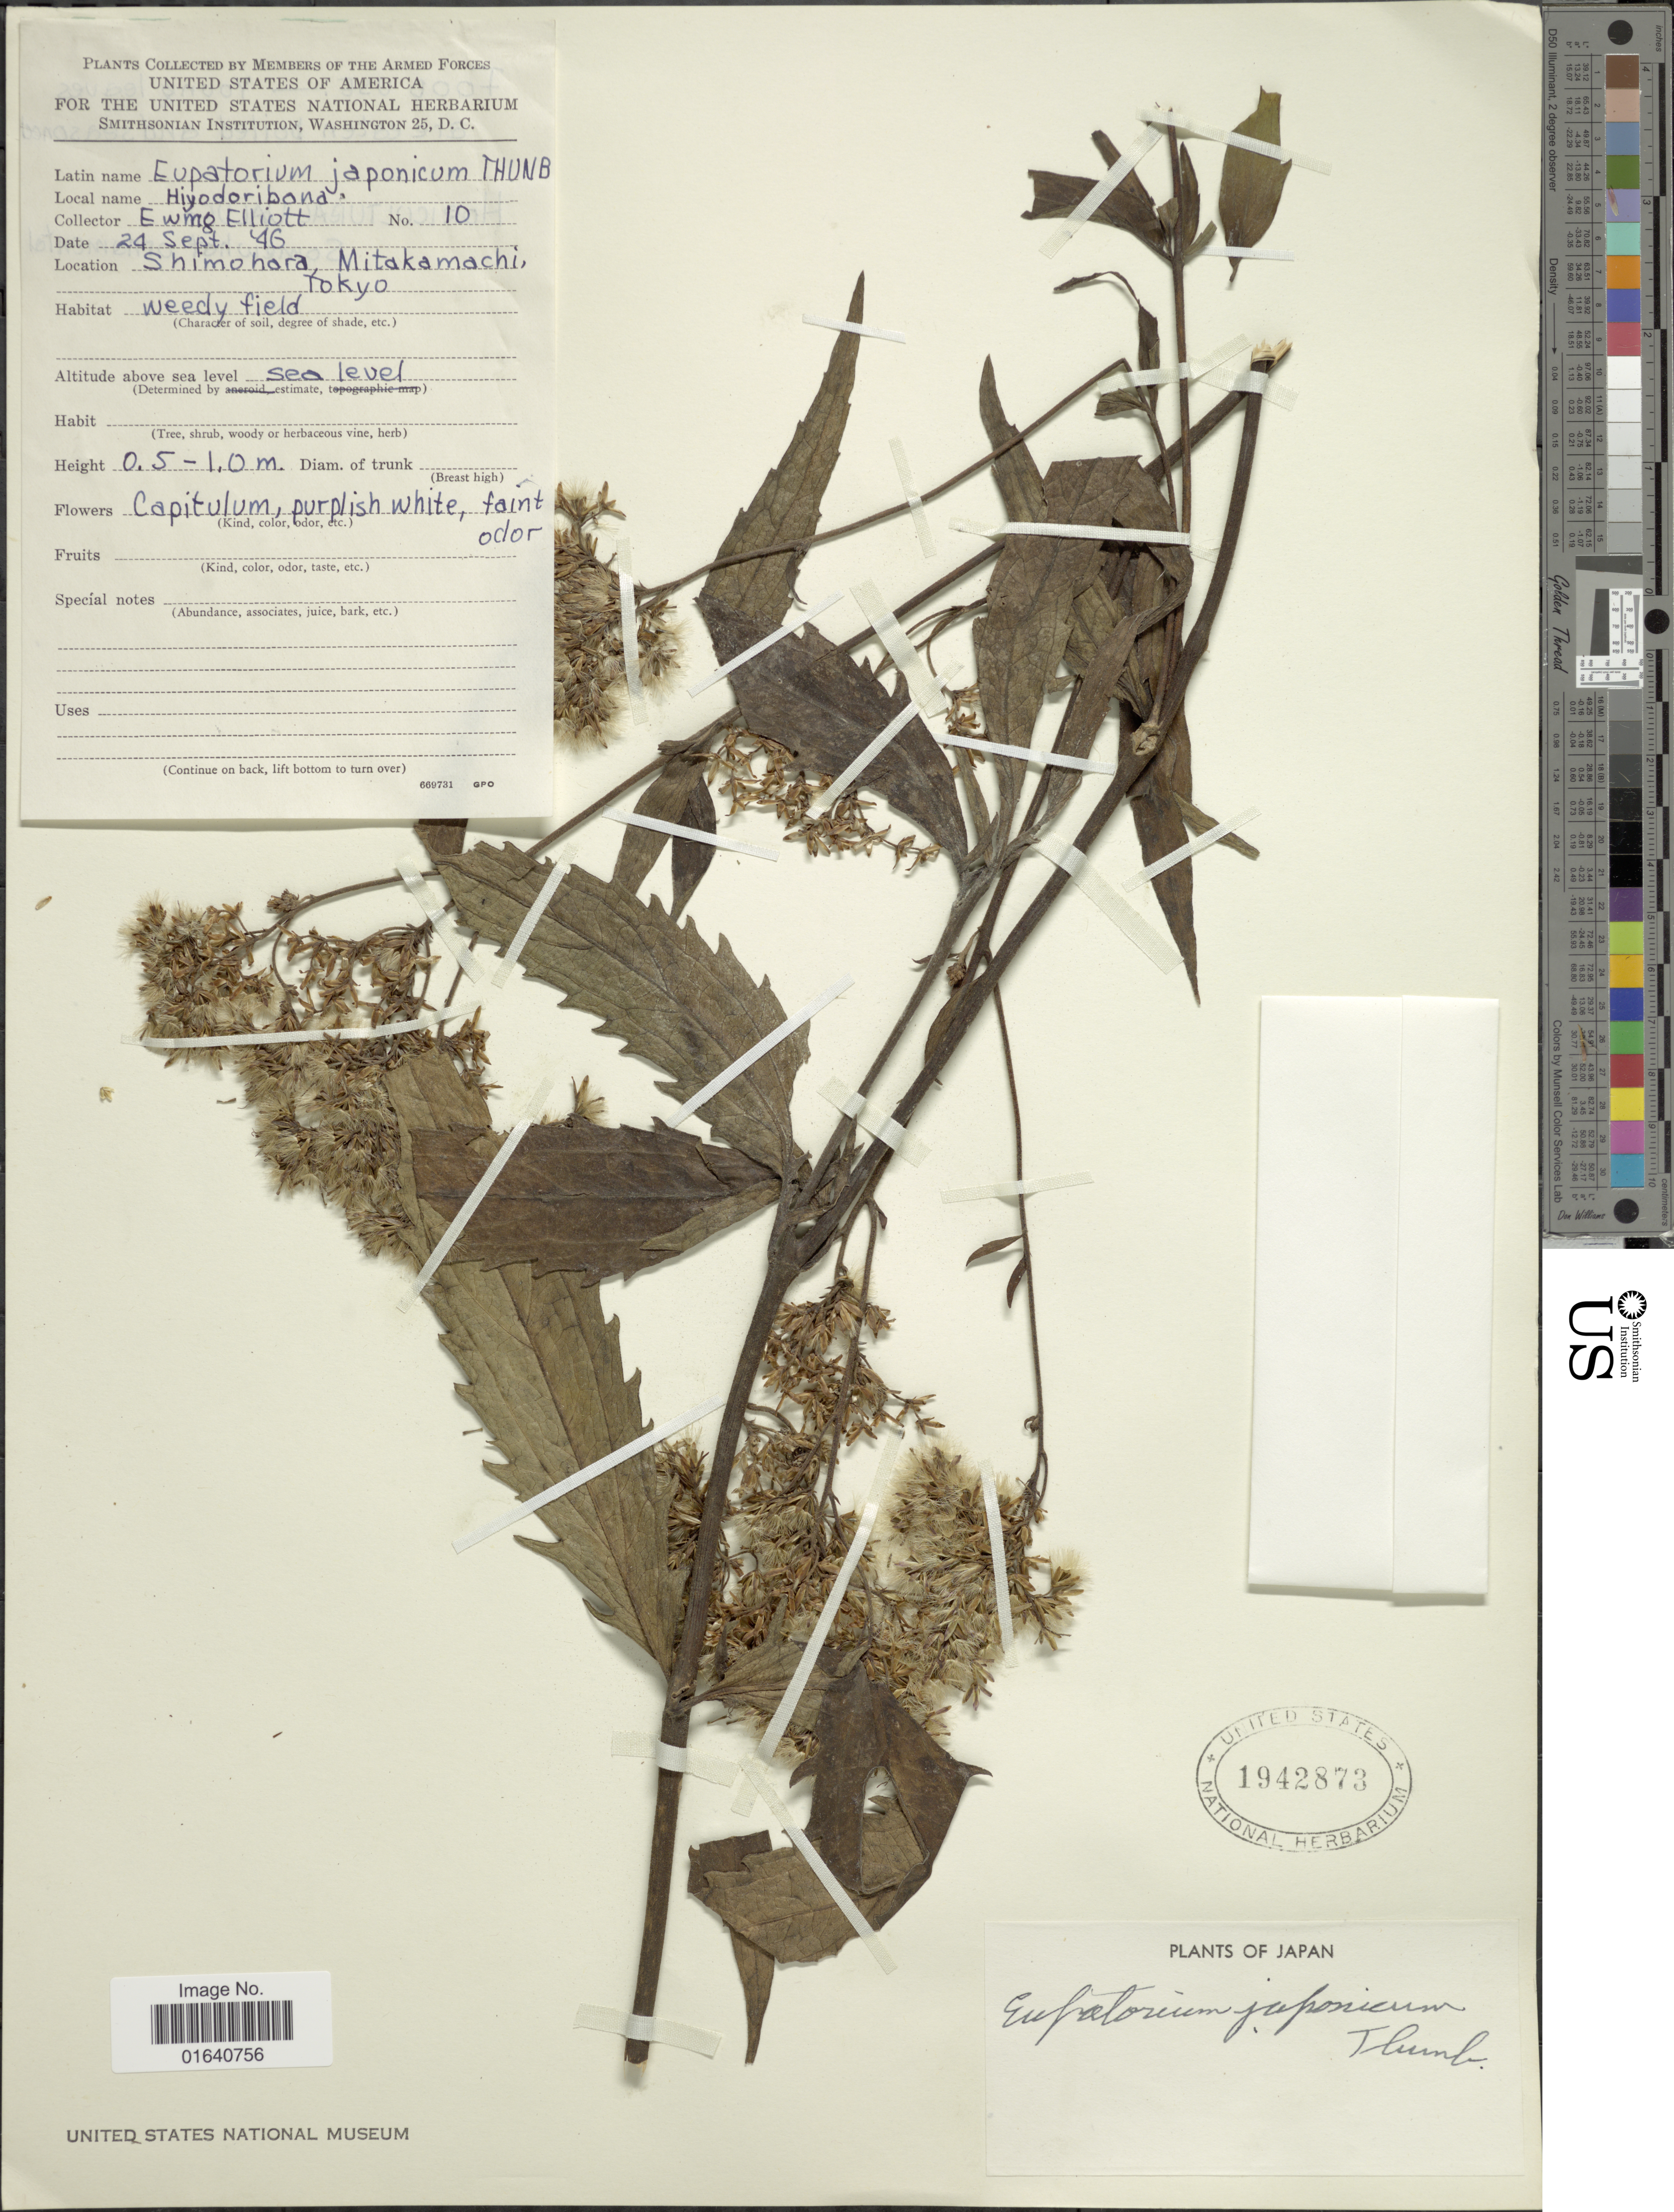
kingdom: Plantae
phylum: Tracheophyta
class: Magnoliopsida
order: Asterales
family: Asteraceae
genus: Eupatorium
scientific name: Eupatorium japonicum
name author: Thunb.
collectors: E. Elliot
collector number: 10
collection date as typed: Transcribed d/m/y: 24/9/46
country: Japan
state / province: Tokyo, Federal City of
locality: Shimohara, Mitakamachi, Tokyo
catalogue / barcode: US 1942873